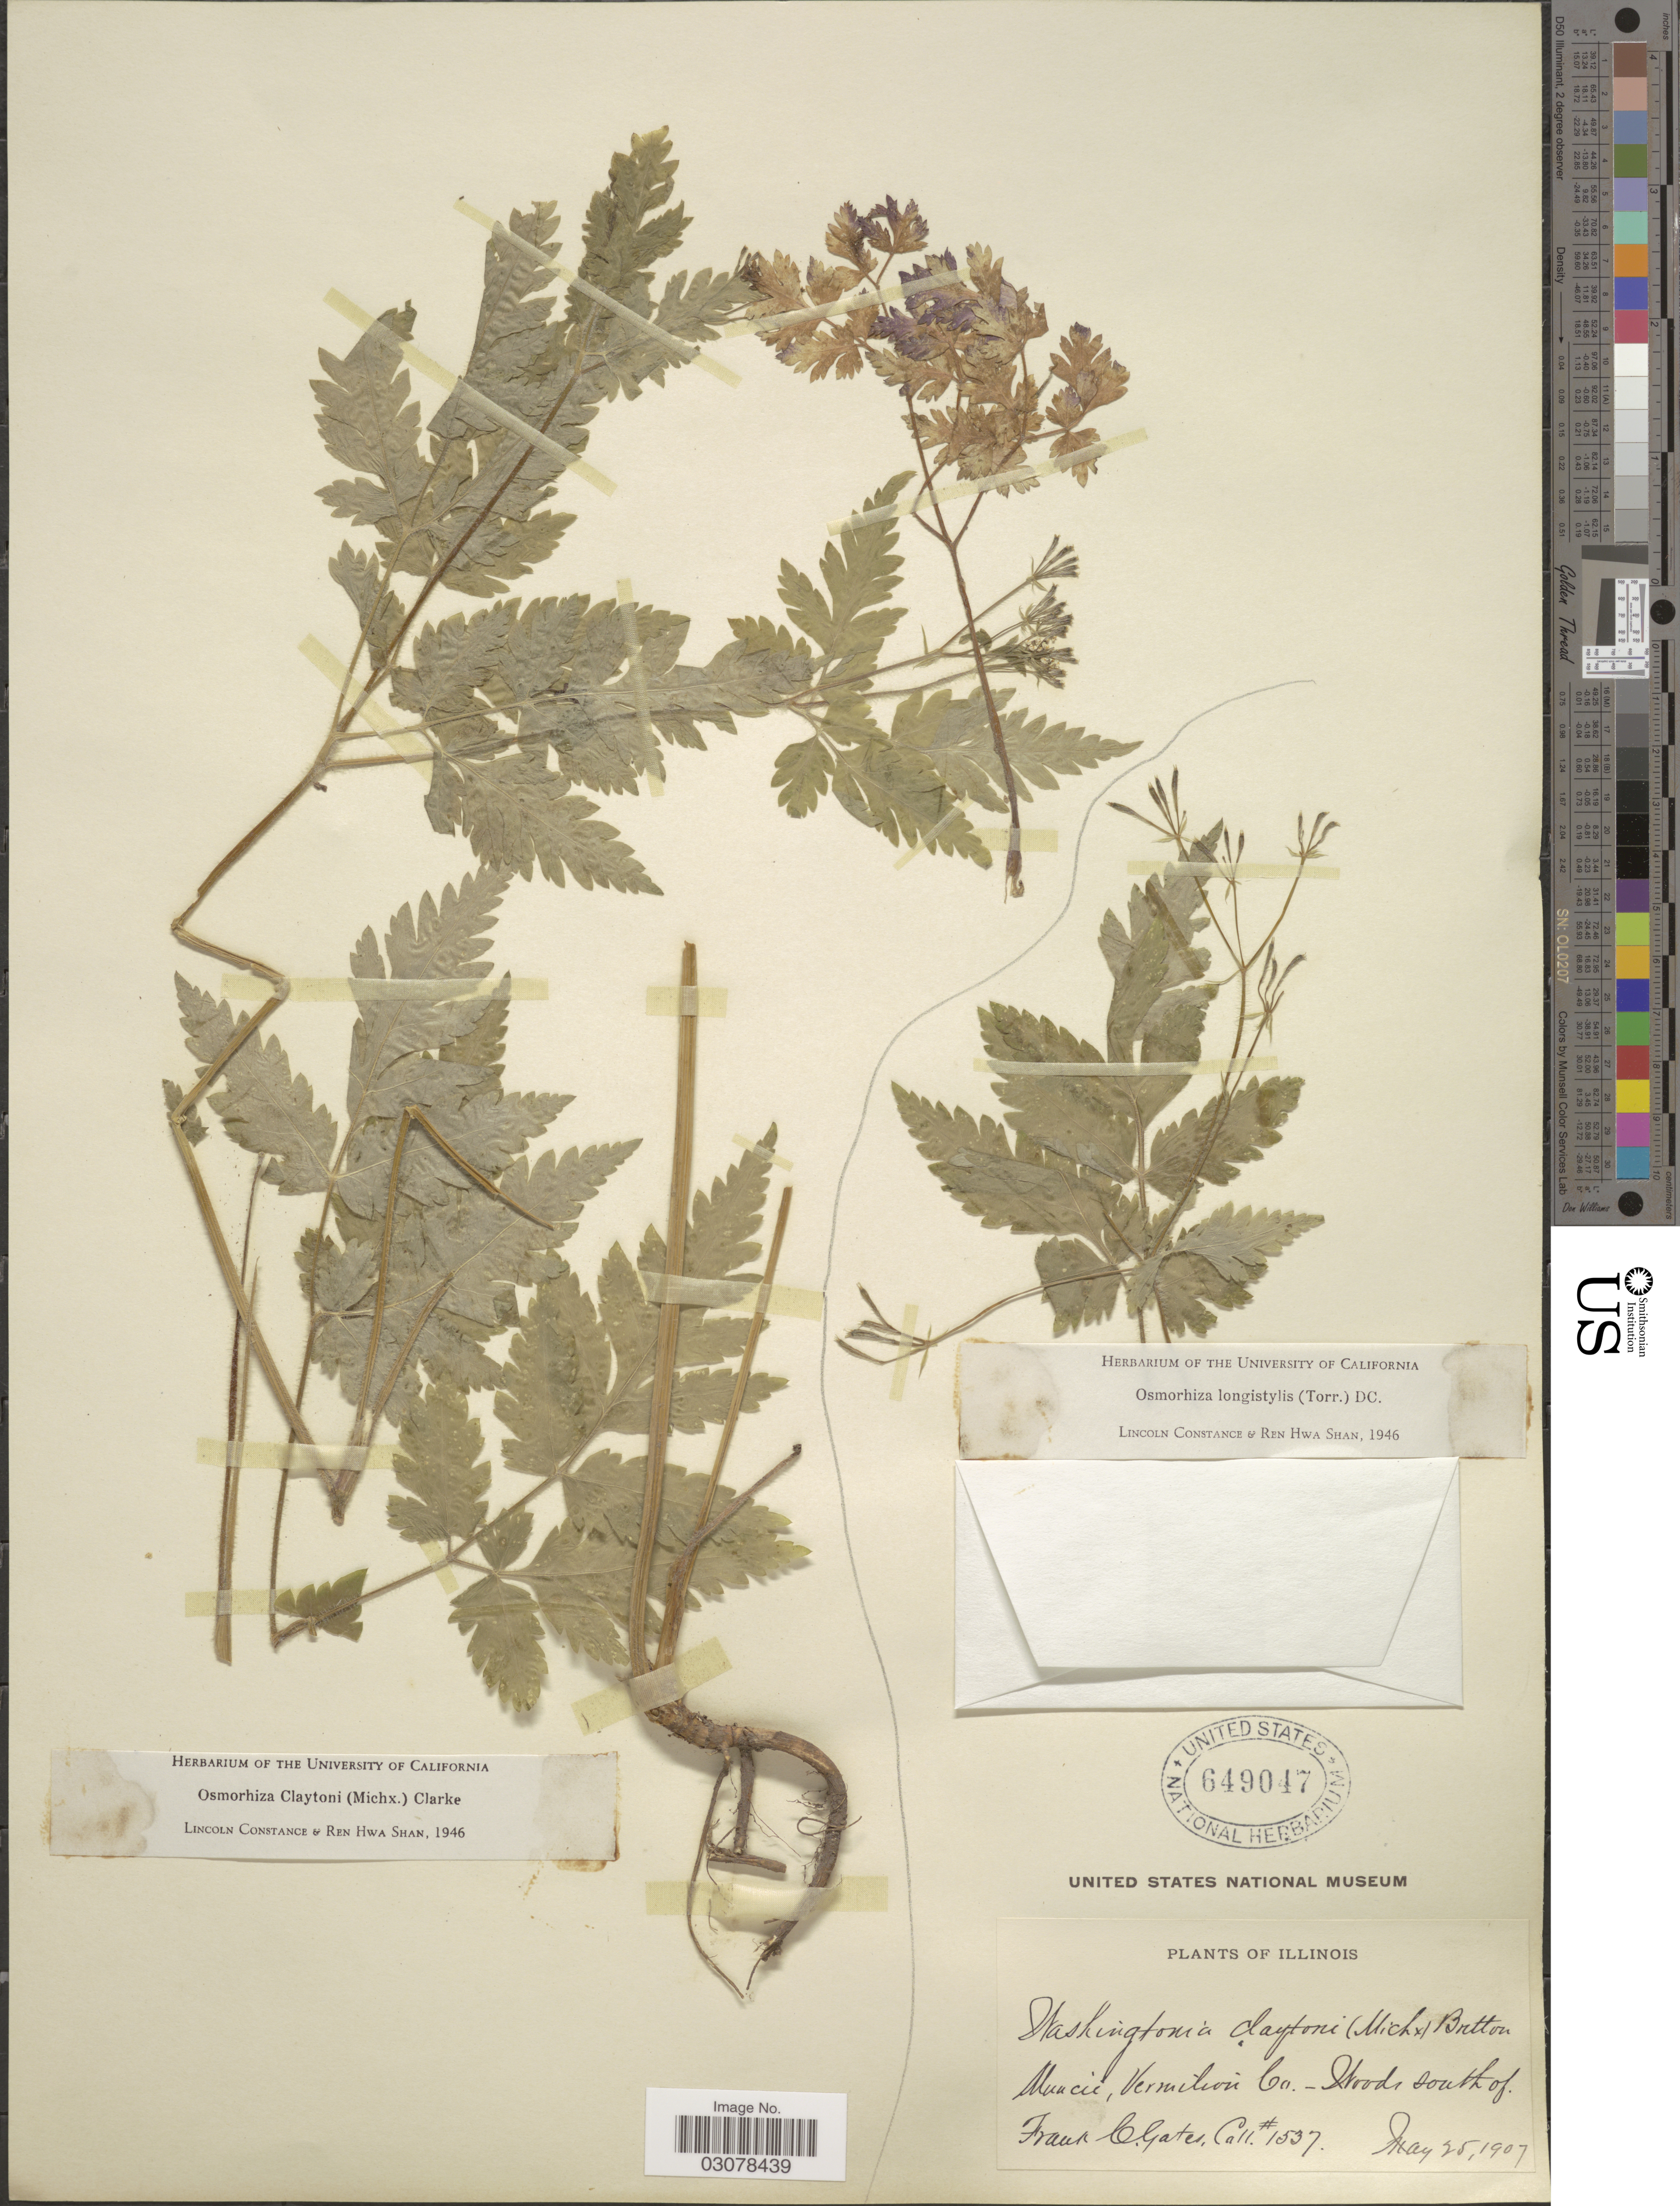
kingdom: Plantae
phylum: Tracheophyta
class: Magnoliopsida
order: Apiales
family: Apiaceae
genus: Osmorhiza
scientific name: Osmorhiza claytonii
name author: (Michx.) C.B. Clarke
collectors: F. C. Gates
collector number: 1537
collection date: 1907-05-25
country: United States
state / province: Illinois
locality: Muncie, Vermilion Co. Woods south of.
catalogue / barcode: US 649047